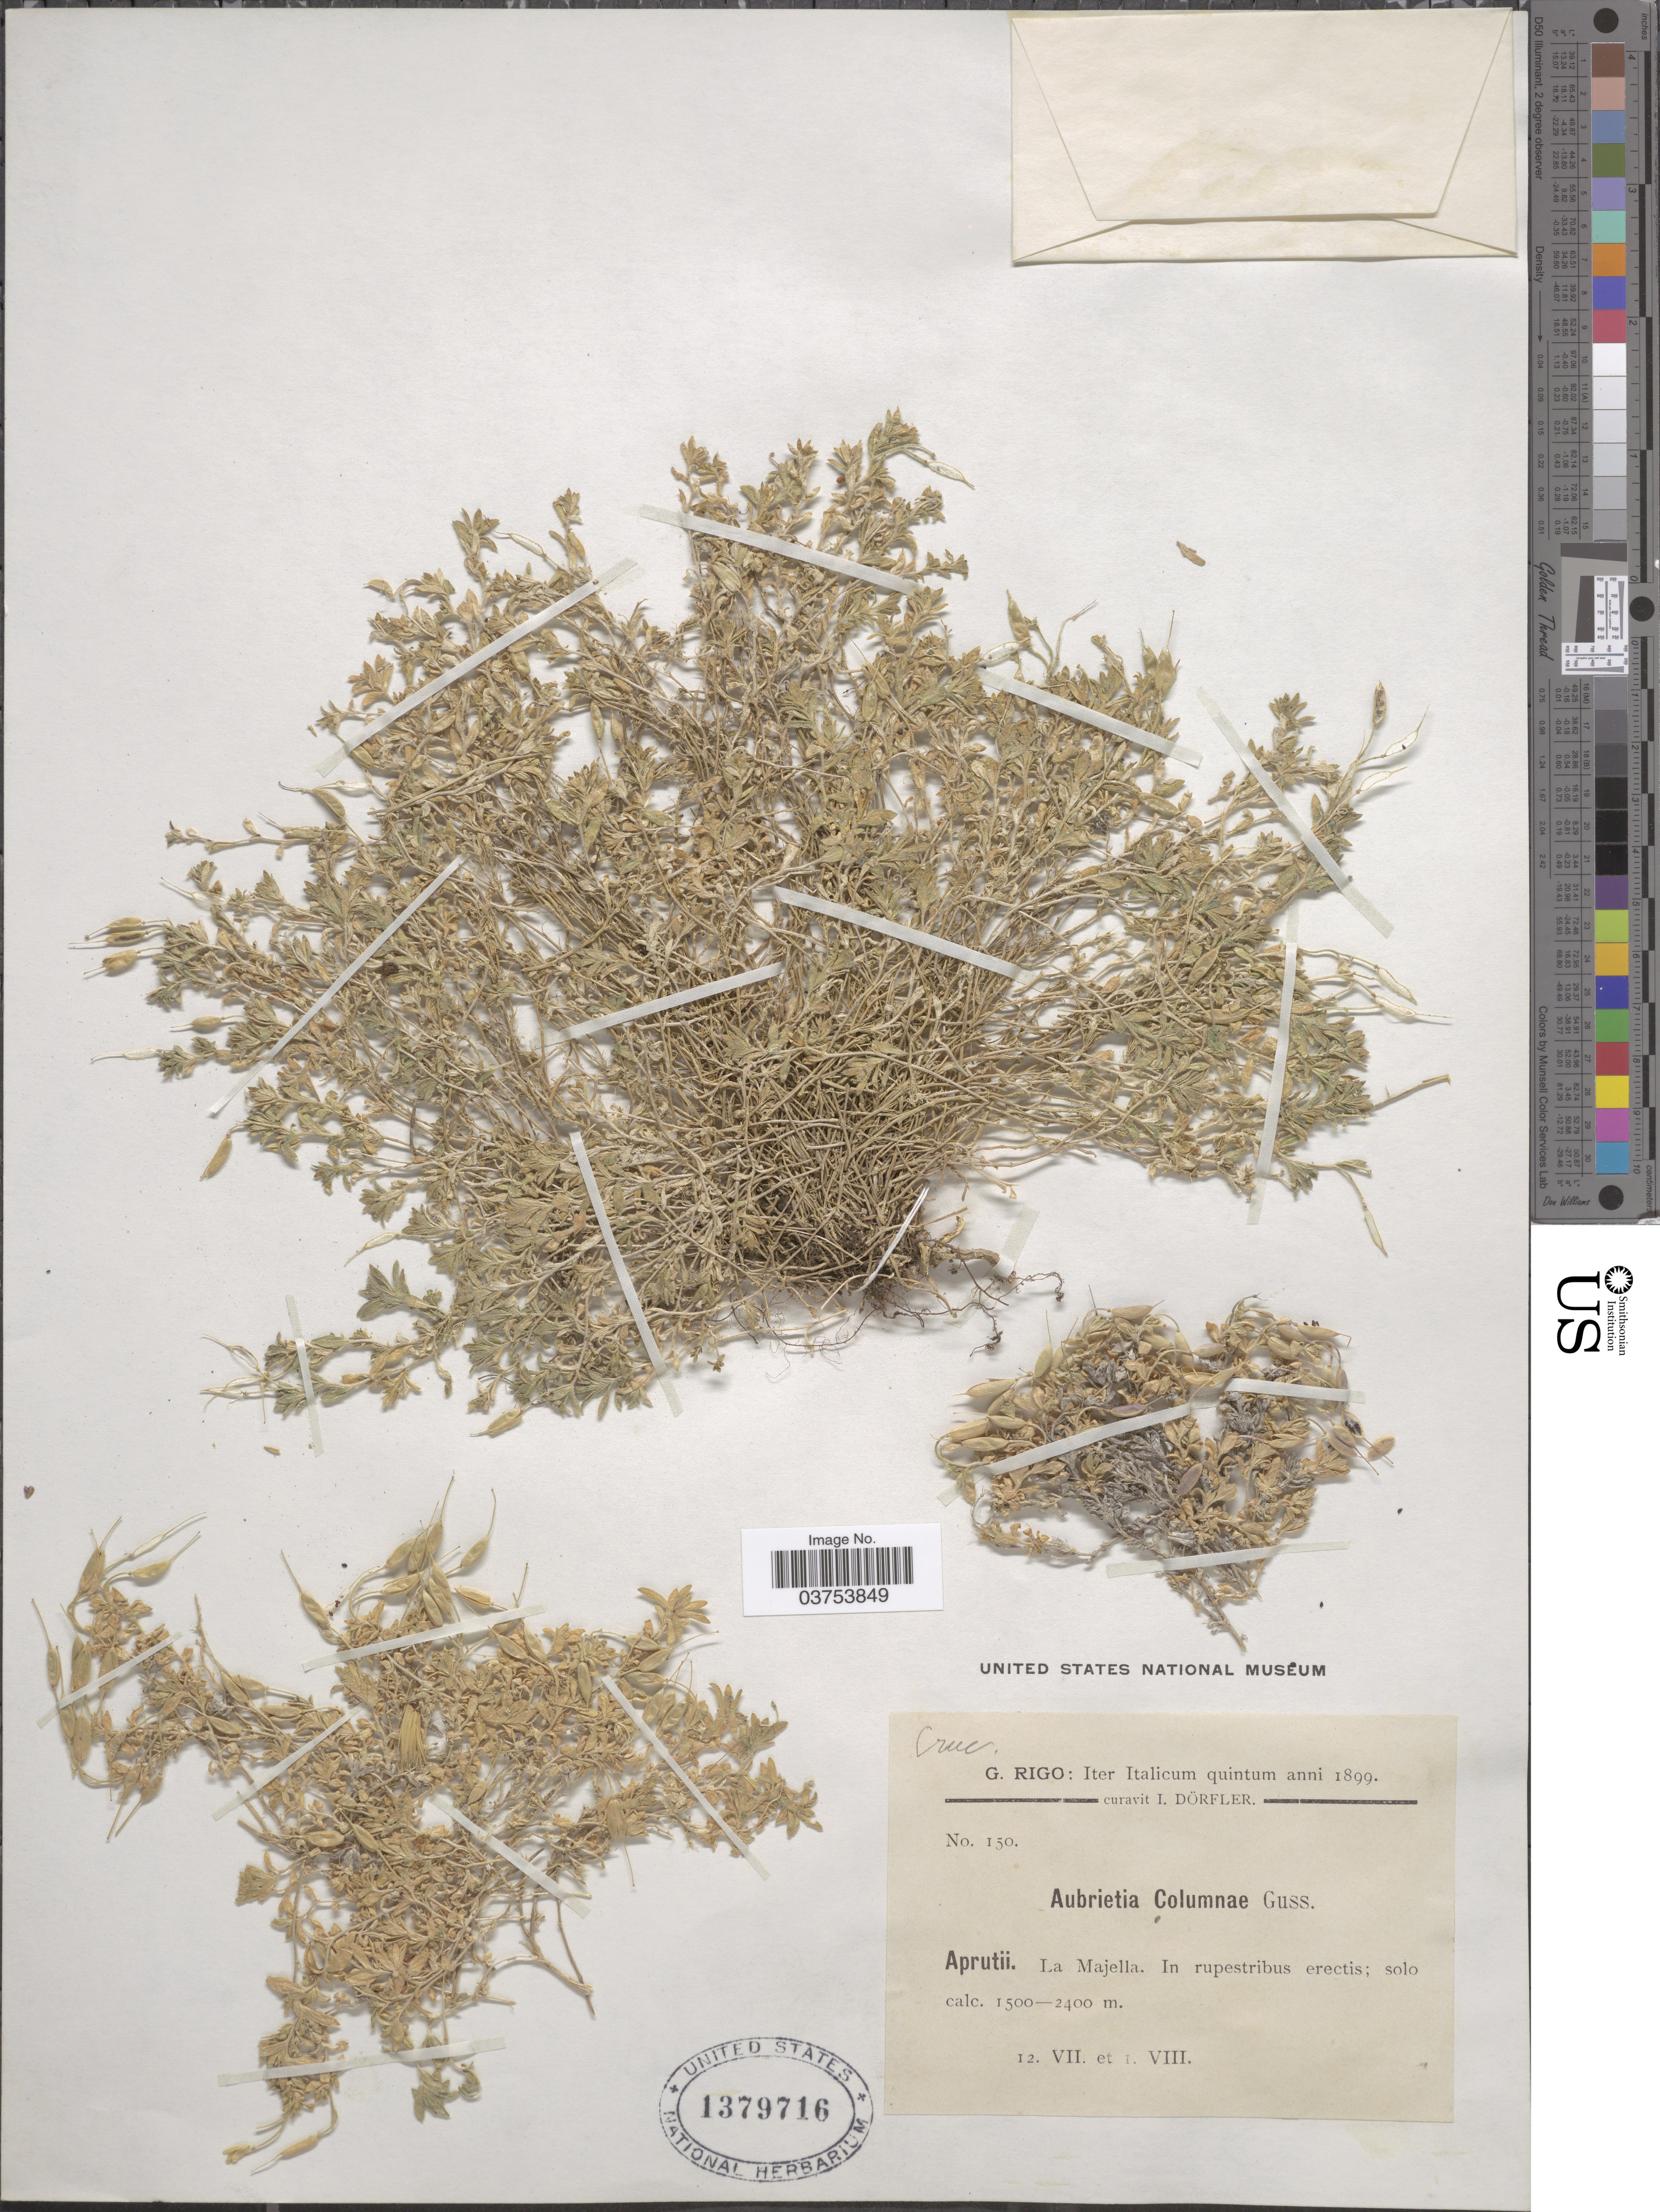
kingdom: Plantae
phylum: Tracheophyta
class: Magnoliopsida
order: Brassicales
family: Brassicaceae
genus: Aubrieta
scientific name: Aubrieta columnae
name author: Guss.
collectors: G. Rigo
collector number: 150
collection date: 1899-07-12/1899-08-01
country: Italy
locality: Iter Italicum quintum [unsure placement]. Aprutii. La Majella. In rupestribus erectis; solo calc.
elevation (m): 1500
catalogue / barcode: US 1379716